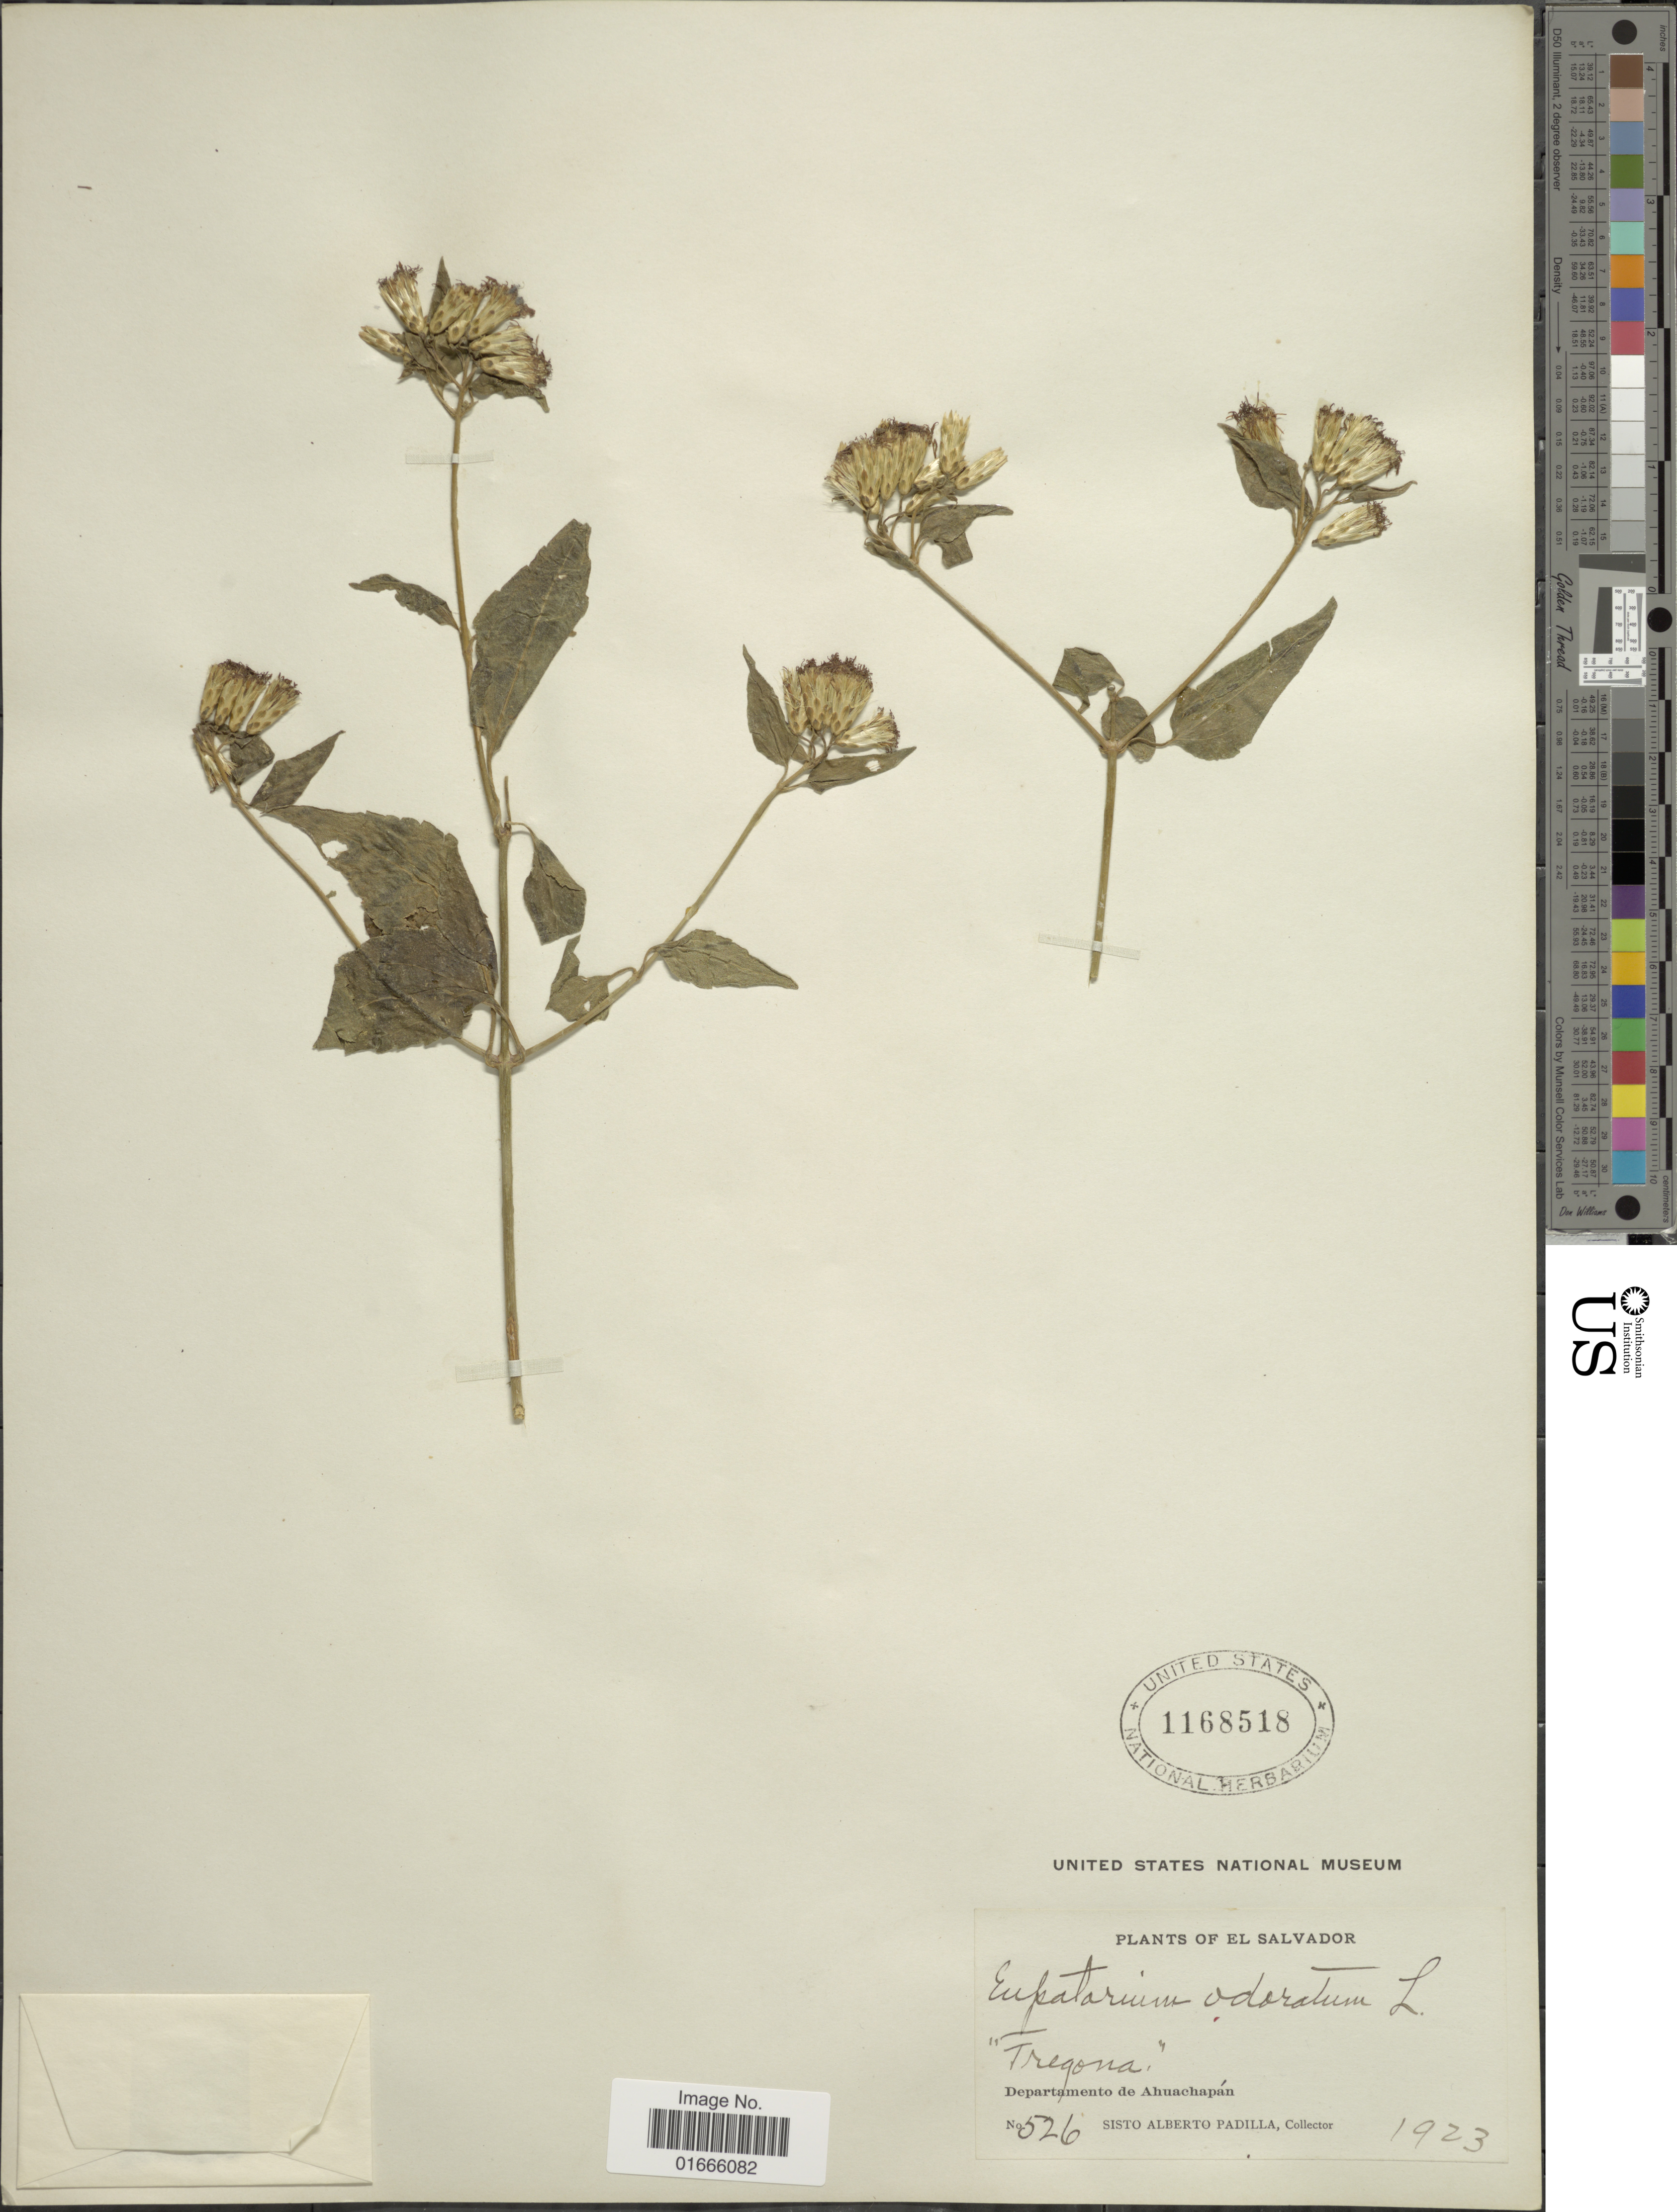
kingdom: Plantae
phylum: Tracheophyta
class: Magnoliopsida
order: Asterales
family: Asteraceae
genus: Chromolaena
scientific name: Chromolaena odorata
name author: (L.) R.M. King & H. Rob.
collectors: S. A. Padilla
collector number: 526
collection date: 1923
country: El Salvador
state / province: Ahuachapan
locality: Departamento de Ahuachapan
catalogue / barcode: US 1168518